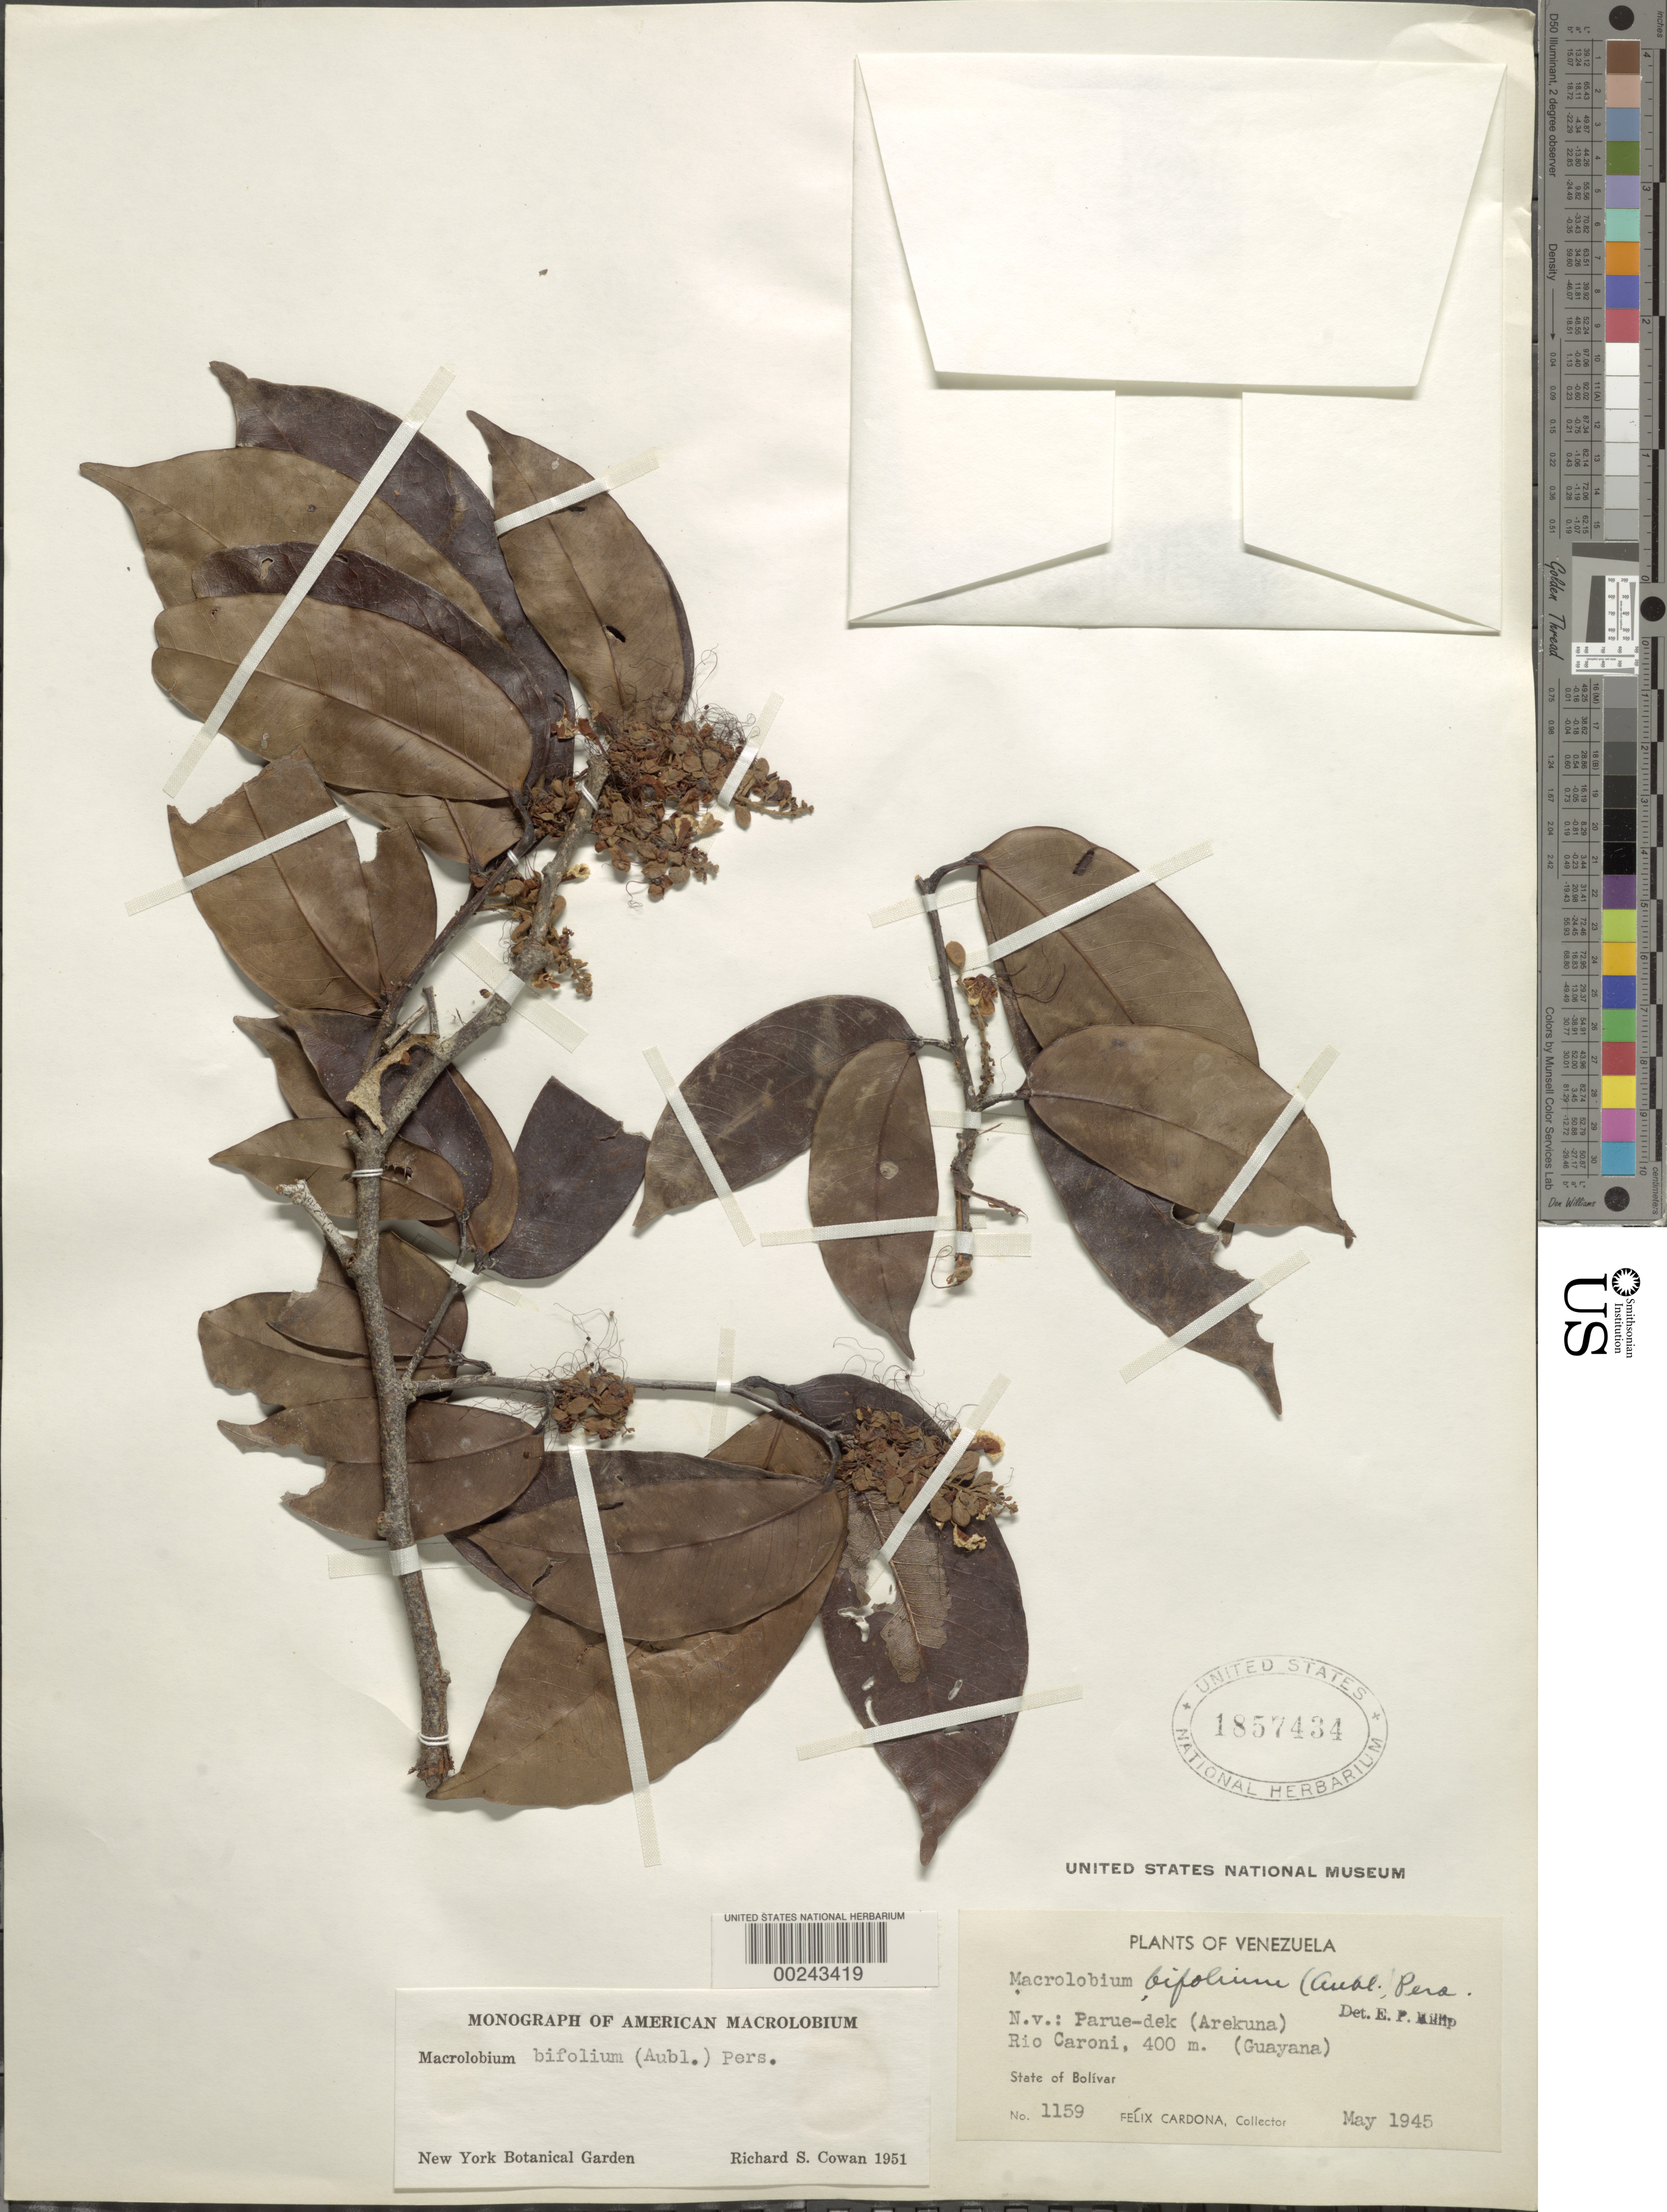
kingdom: Plantae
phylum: Tracheophyta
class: Magnoliopsida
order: Fabales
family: Fabaceae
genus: Macrolobium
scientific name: Macrolobium bifolium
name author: (Aubl.) Pers.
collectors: F. Cardona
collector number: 1159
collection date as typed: May 1945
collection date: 1945-05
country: Venezuela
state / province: Bolivar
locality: Rio caroni (guayana)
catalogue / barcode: US 1857434